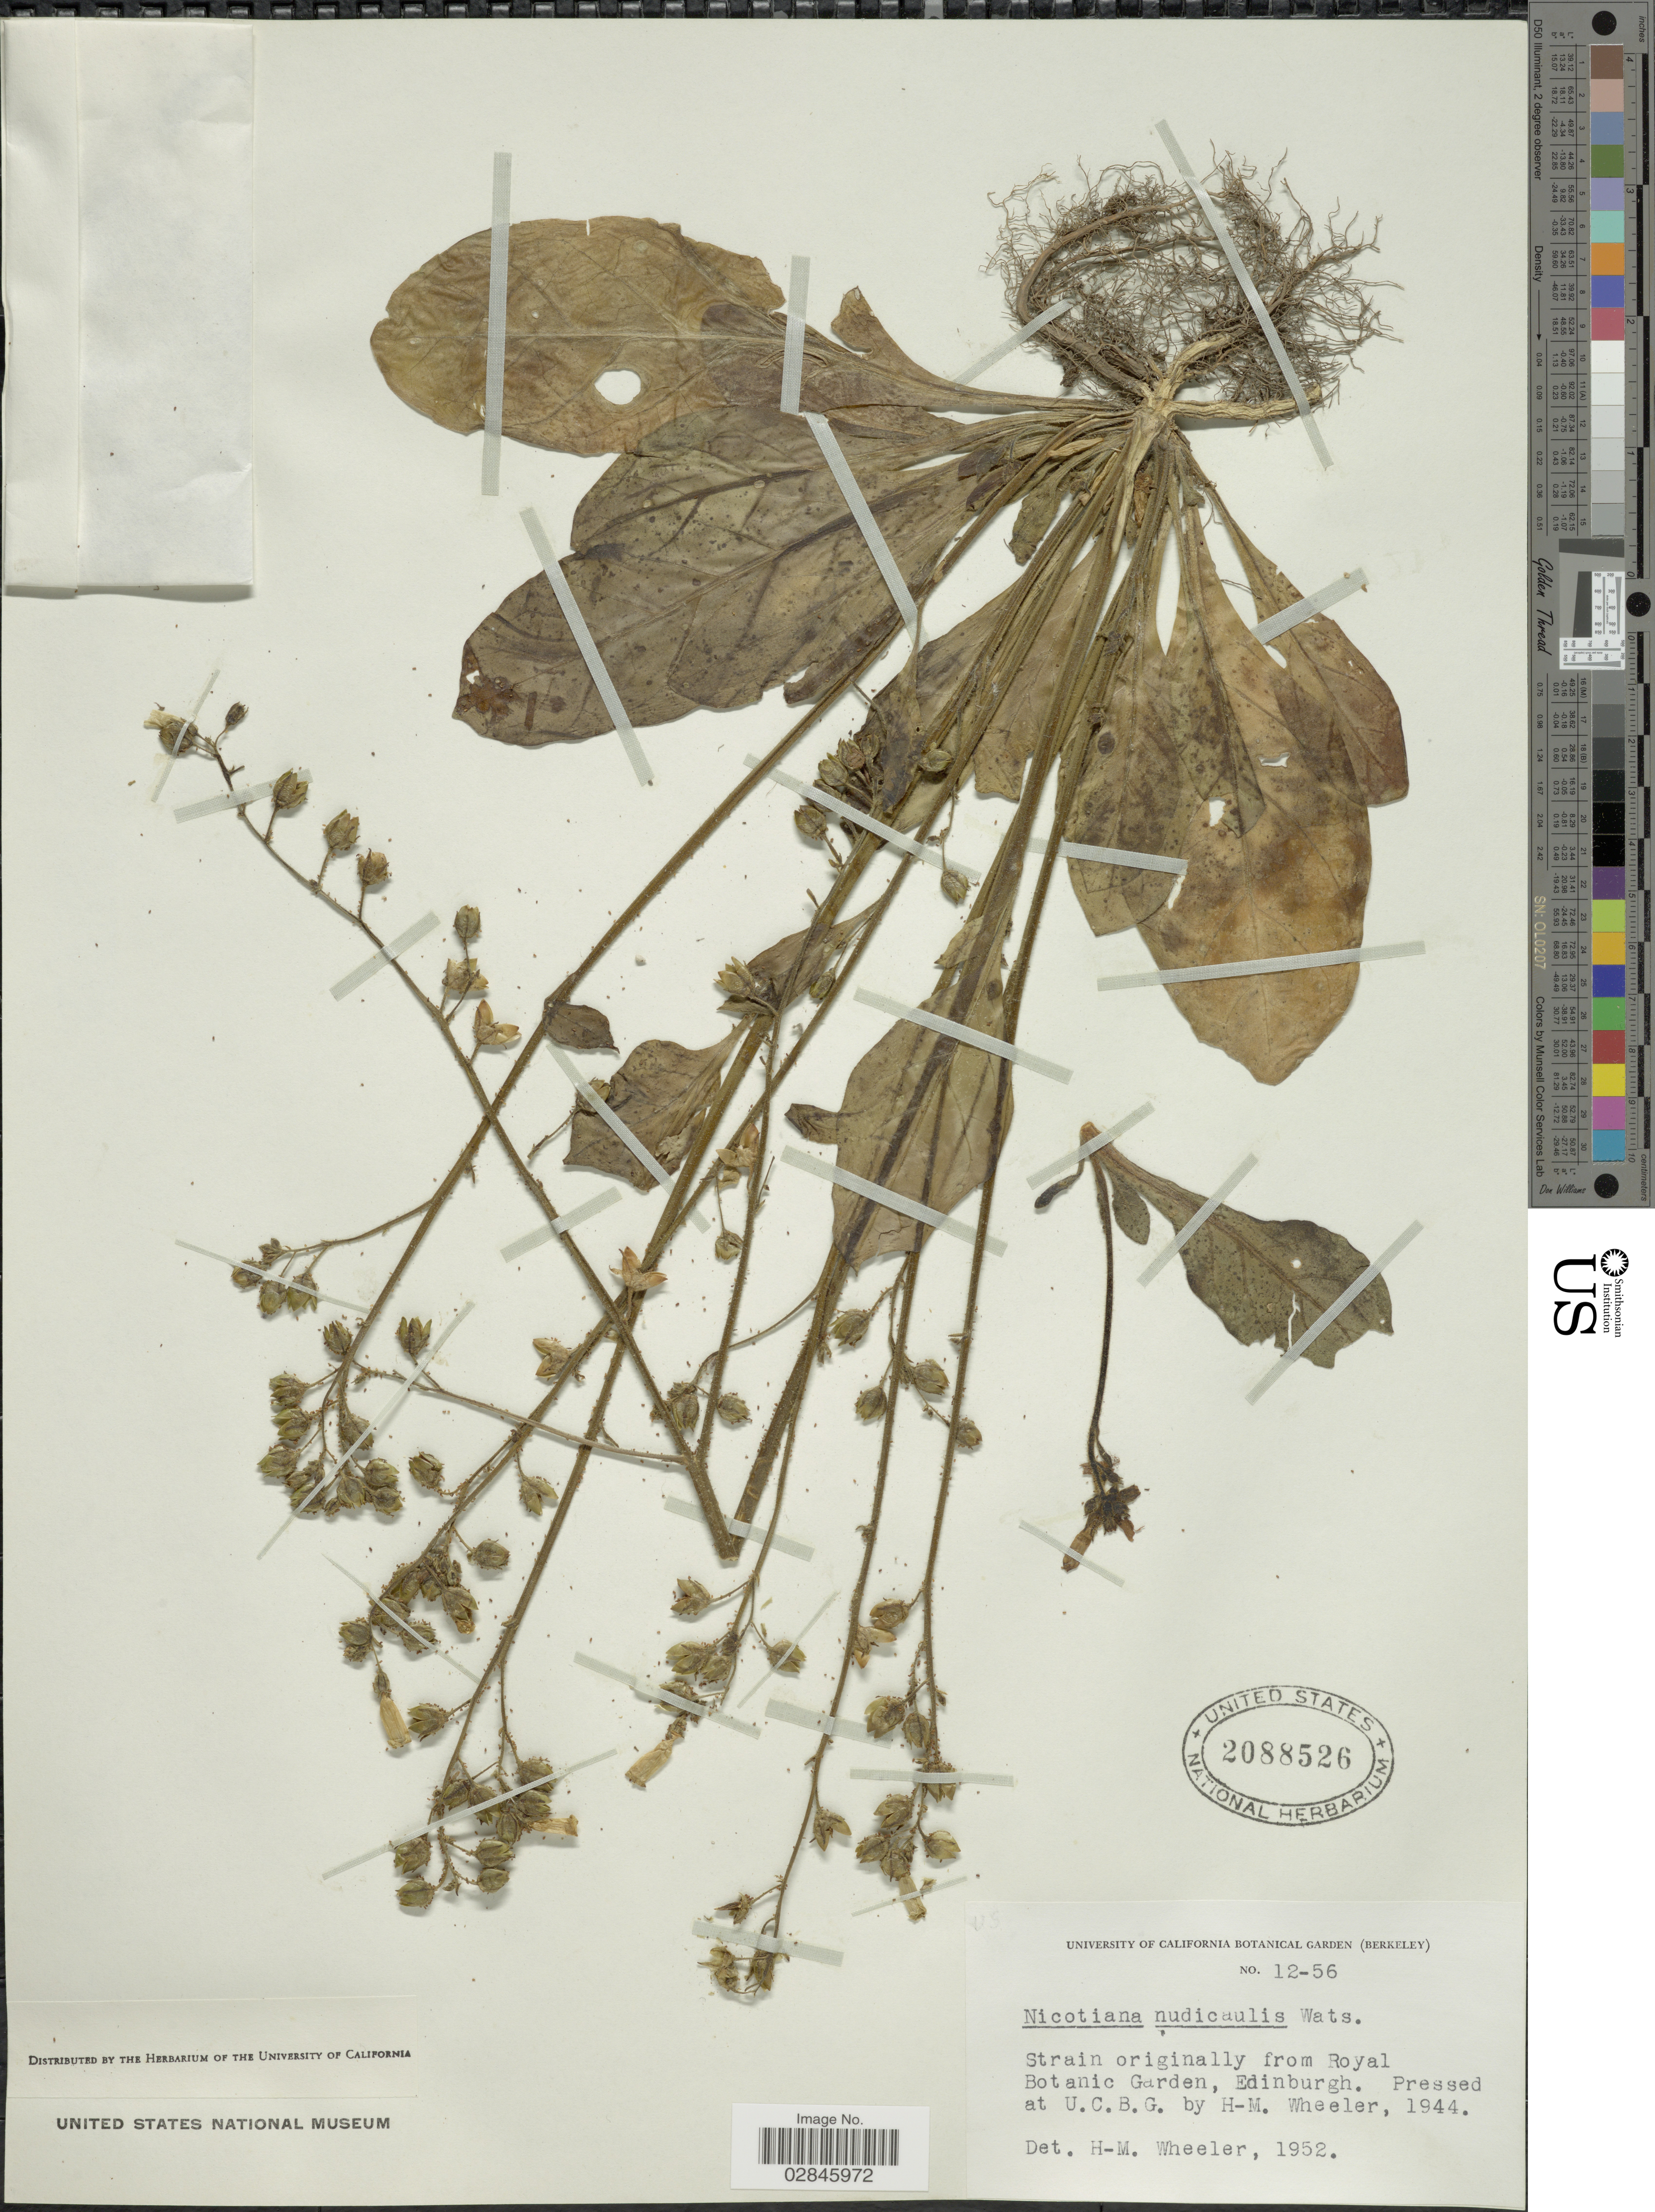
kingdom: Plantae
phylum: Tracheophyta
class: Magnoliopsida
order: Solanales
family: Solanaceae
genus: Nicotiana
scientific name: Nicotiana nudicaulis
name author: S. Watson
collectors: E. Ware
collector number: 12-56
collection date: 1944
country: United States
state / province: California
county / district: Alameda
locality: University of California Botanical Garden (Berkeley).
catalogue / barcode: US 2088526